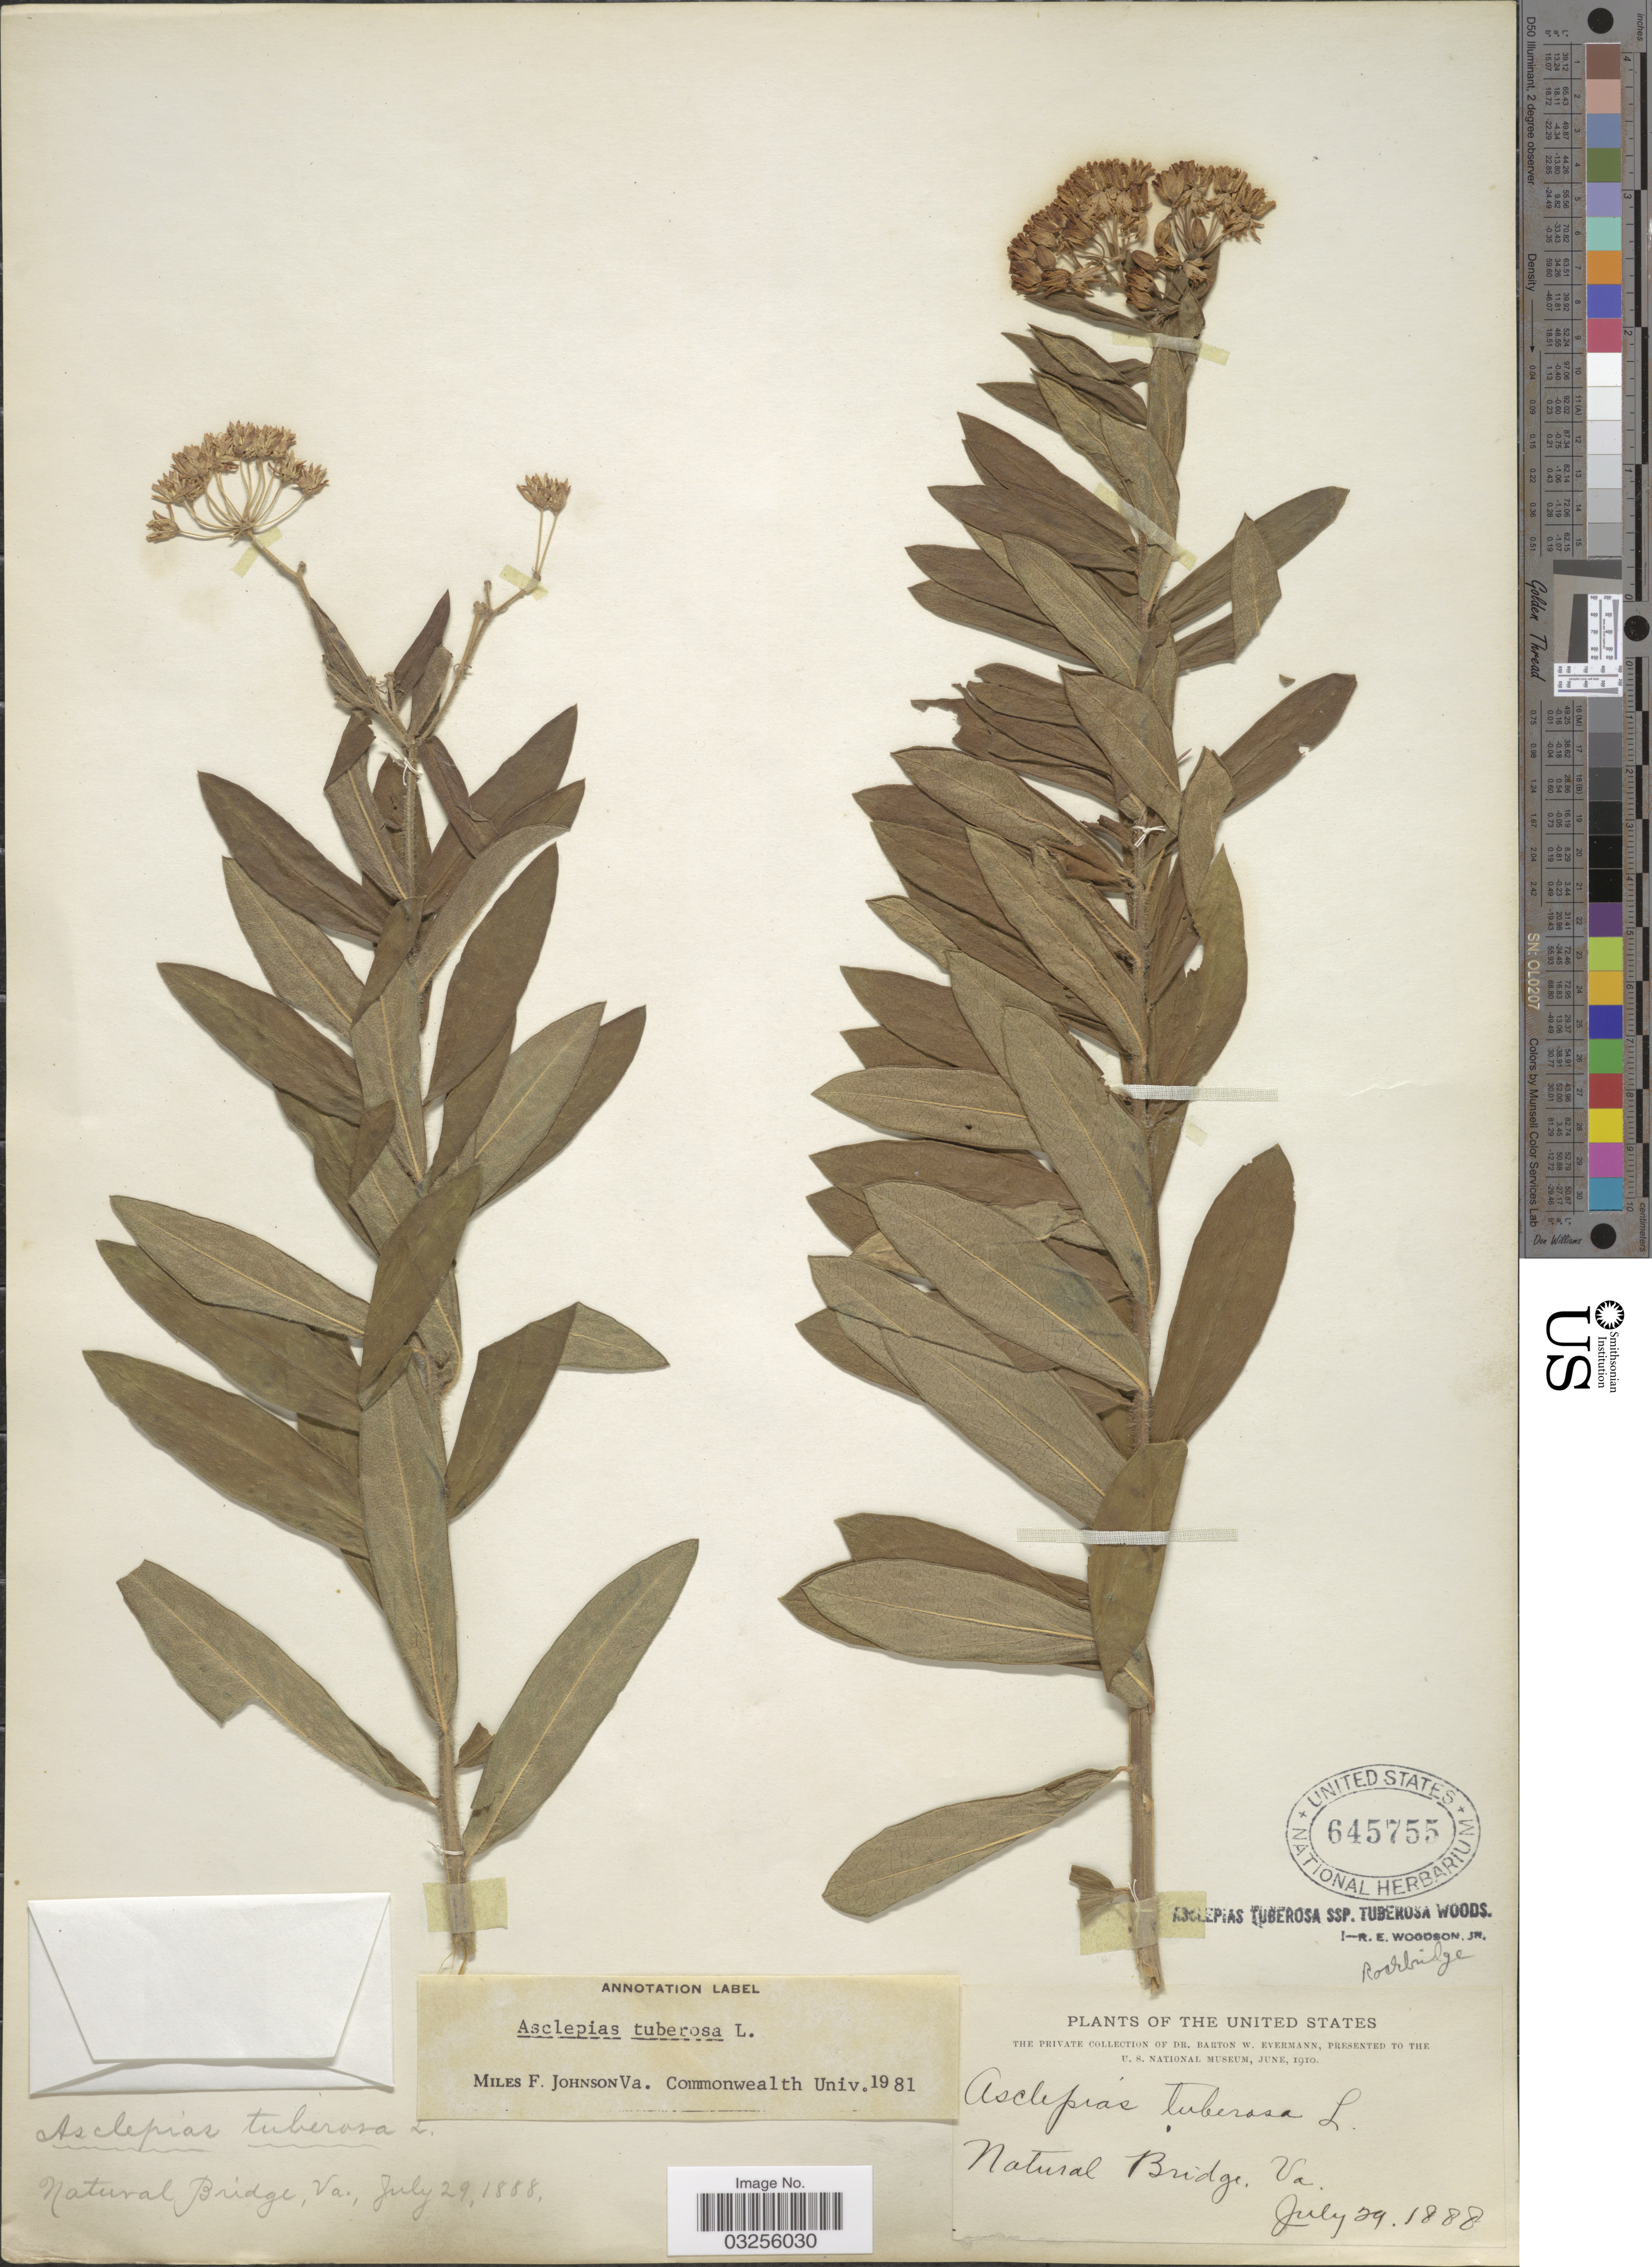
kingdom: Plantae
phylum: Tracheophyta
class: Magnoliopsida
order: Gentianales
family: Apocynaceae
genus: Asclepias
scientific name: Asclepias tuberosa subsp. tuberosa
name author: L.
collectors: B. W. Evermann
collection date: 1888-07-29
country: United States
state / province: Virginia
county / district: Rockbridge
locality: Natural Bridge, Va. Rockbridge.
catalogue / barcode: US 645755